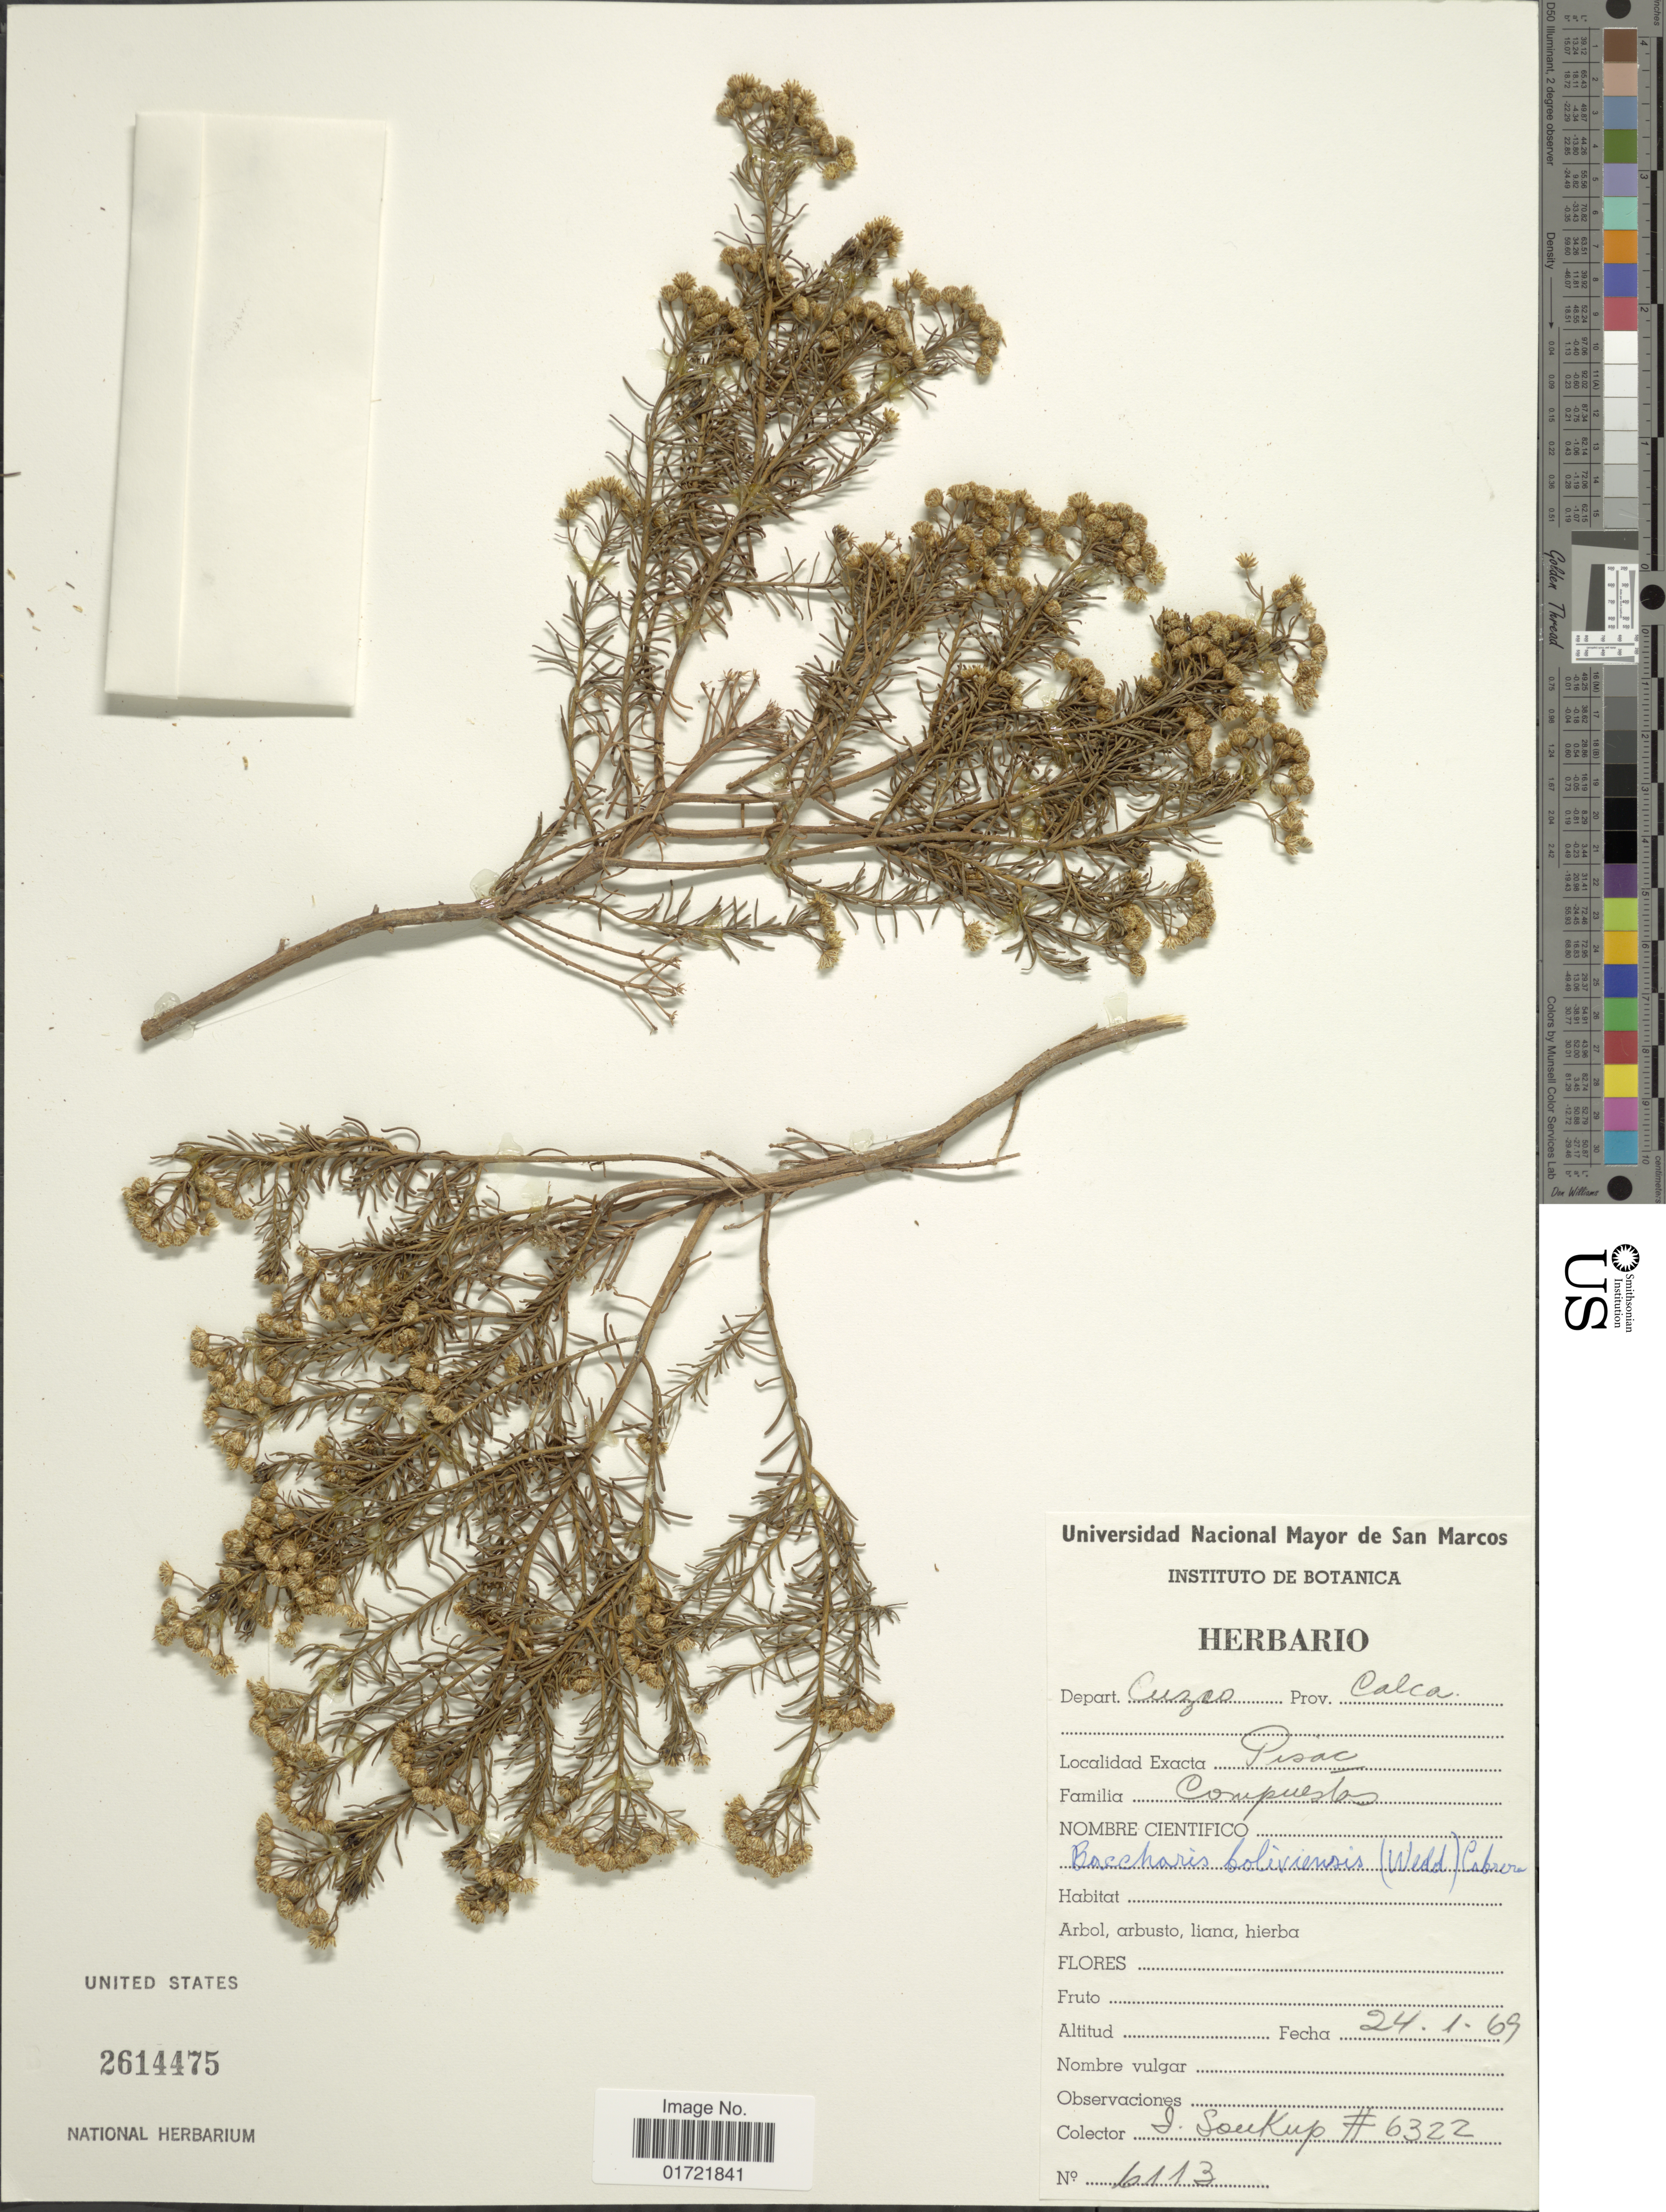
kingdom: Plantae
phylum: Tracheophyta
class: Magnoliopsida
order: Asterales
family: Asteraceae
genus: Baccharis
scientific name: Baccharis bolivensis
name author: (Wedd.) Cabrera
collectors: J. Soukop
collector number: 6322/6113*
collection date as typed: Transcribed d/m/y: 24/1/69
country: Peru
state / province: Cusco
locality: Prov. Calca. Pisac.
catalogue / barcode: US 2614475